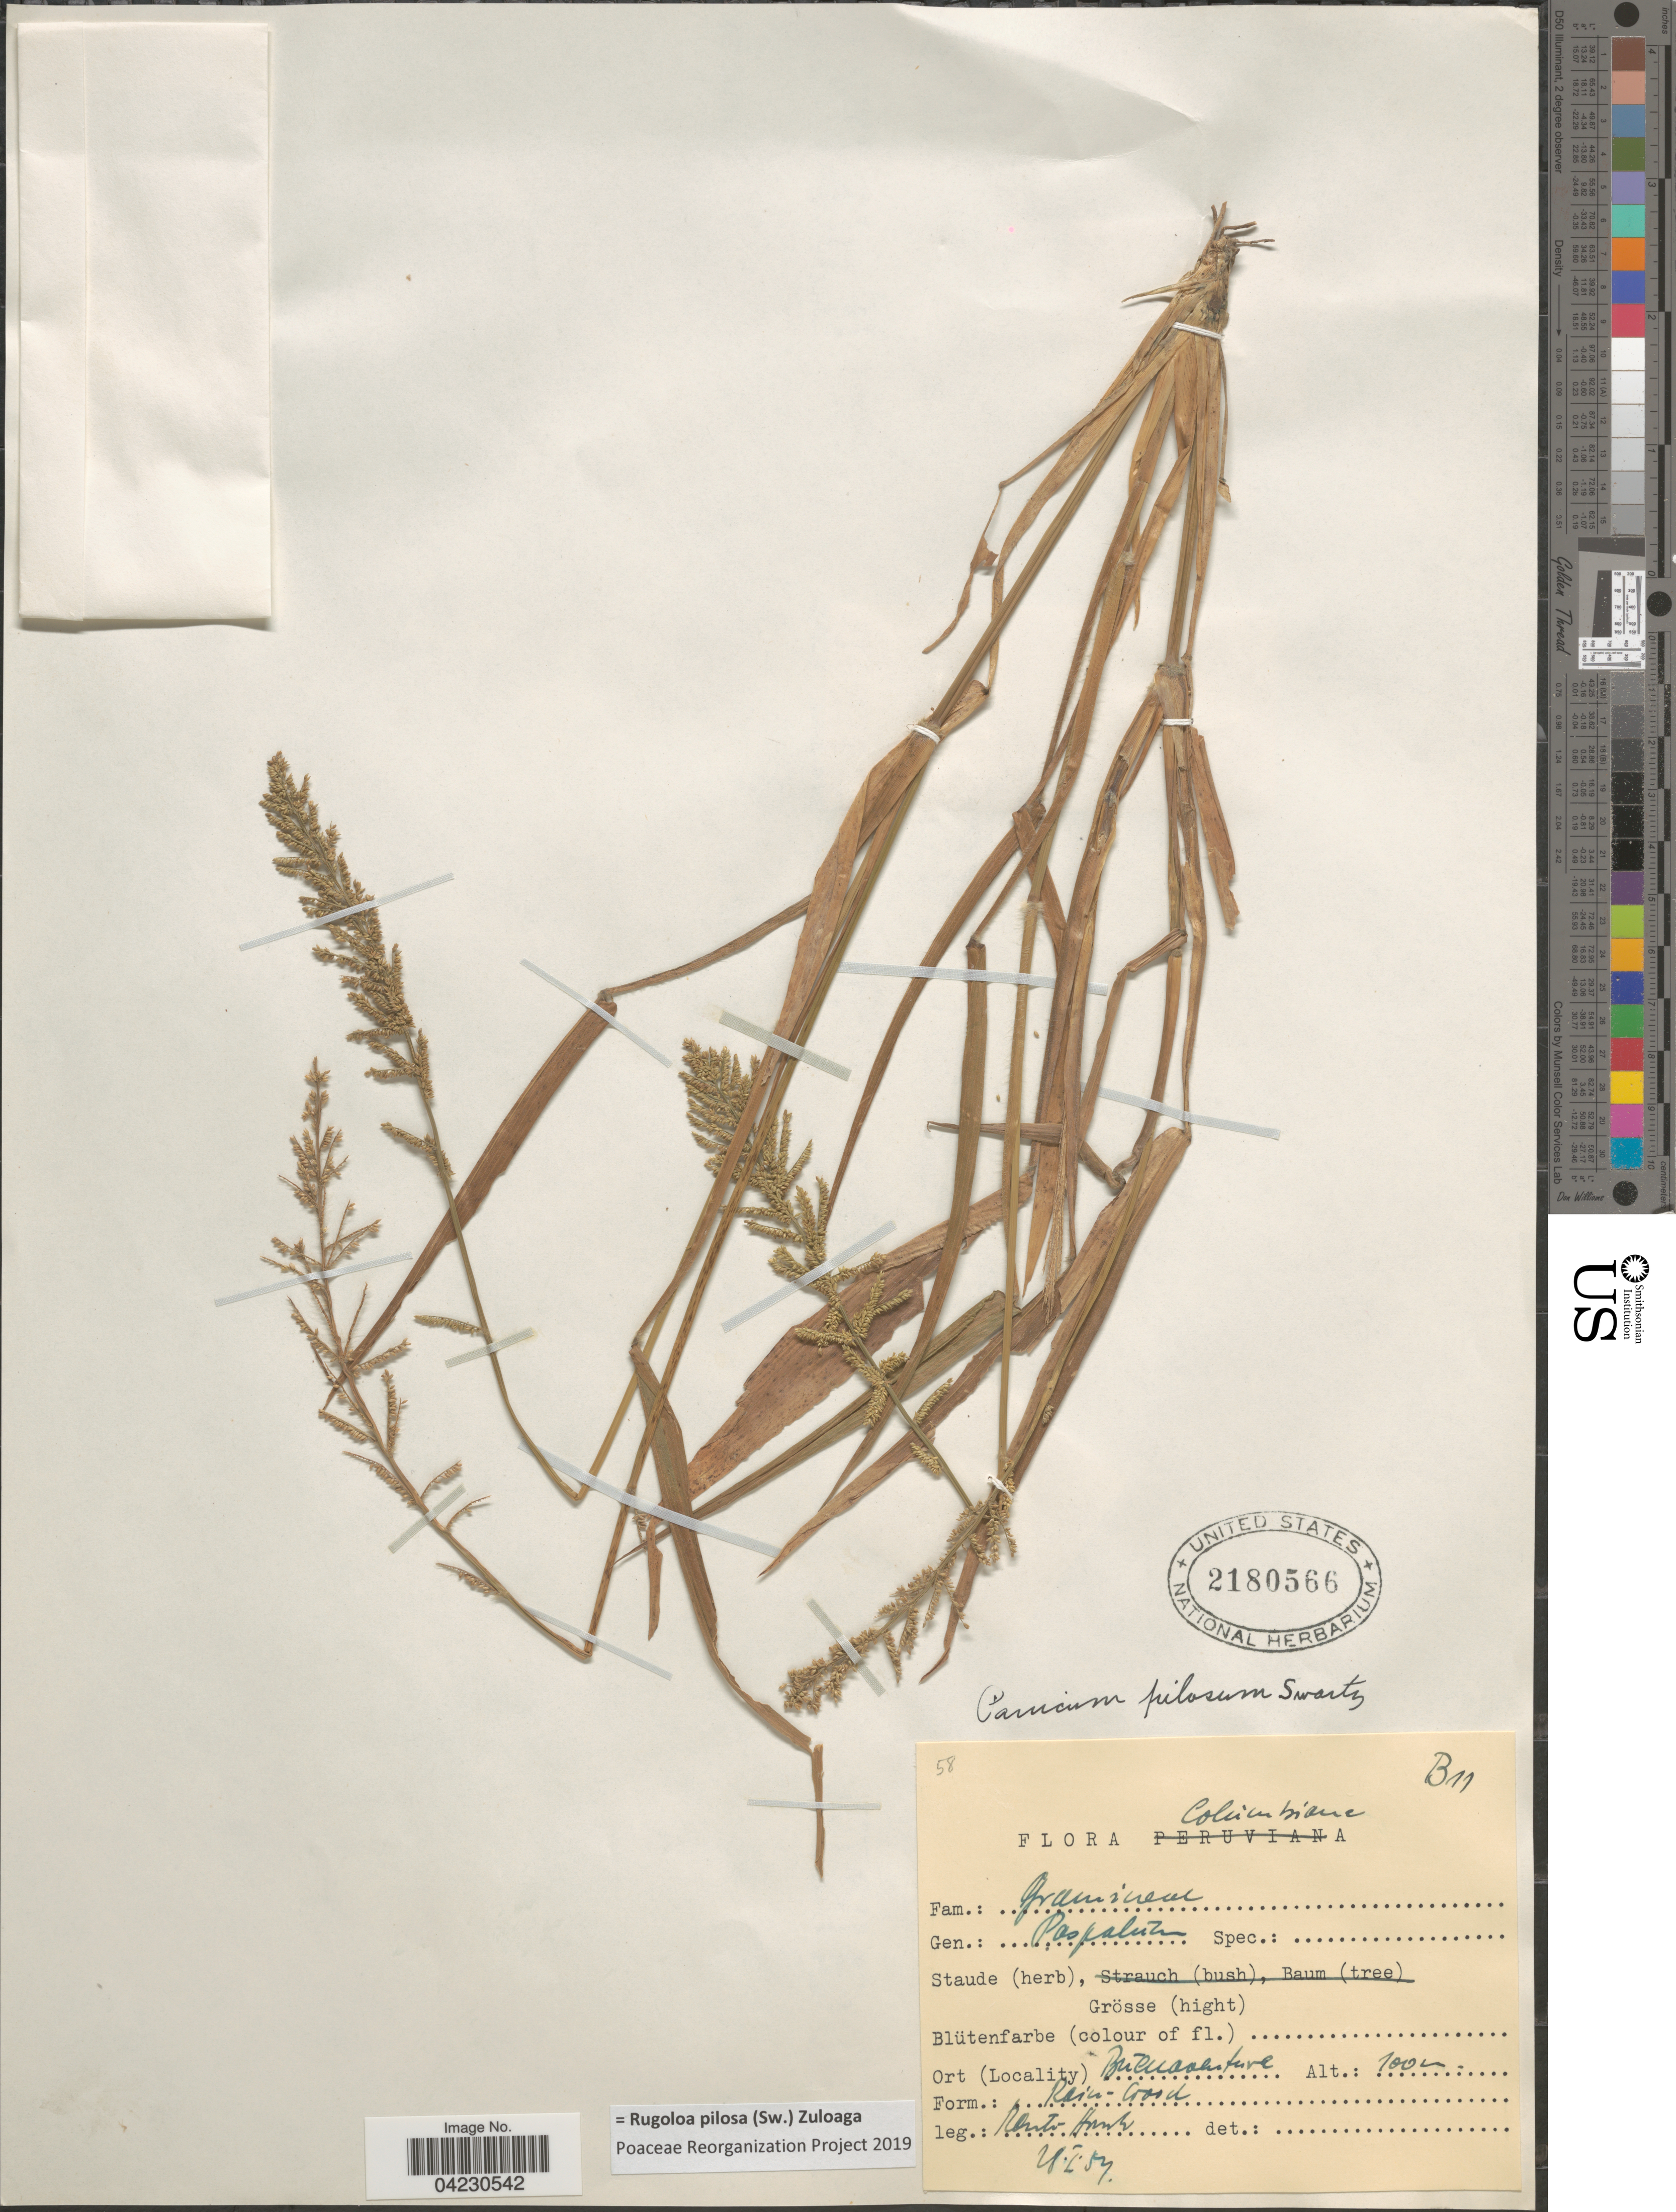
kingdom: Plantae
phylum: Tracheophyta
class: Liliopsida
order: Poales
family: Poaceae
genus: Rugoloa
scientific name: Rugoloa pilosa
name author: (Sw.) Zuloaga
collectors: W. Rauh & G. Hirsch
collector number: B11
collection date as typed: Transcribed d/m/y: 28/1/57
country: Colombia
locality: Buenaventure.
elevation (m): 100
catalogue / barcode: US 2180566